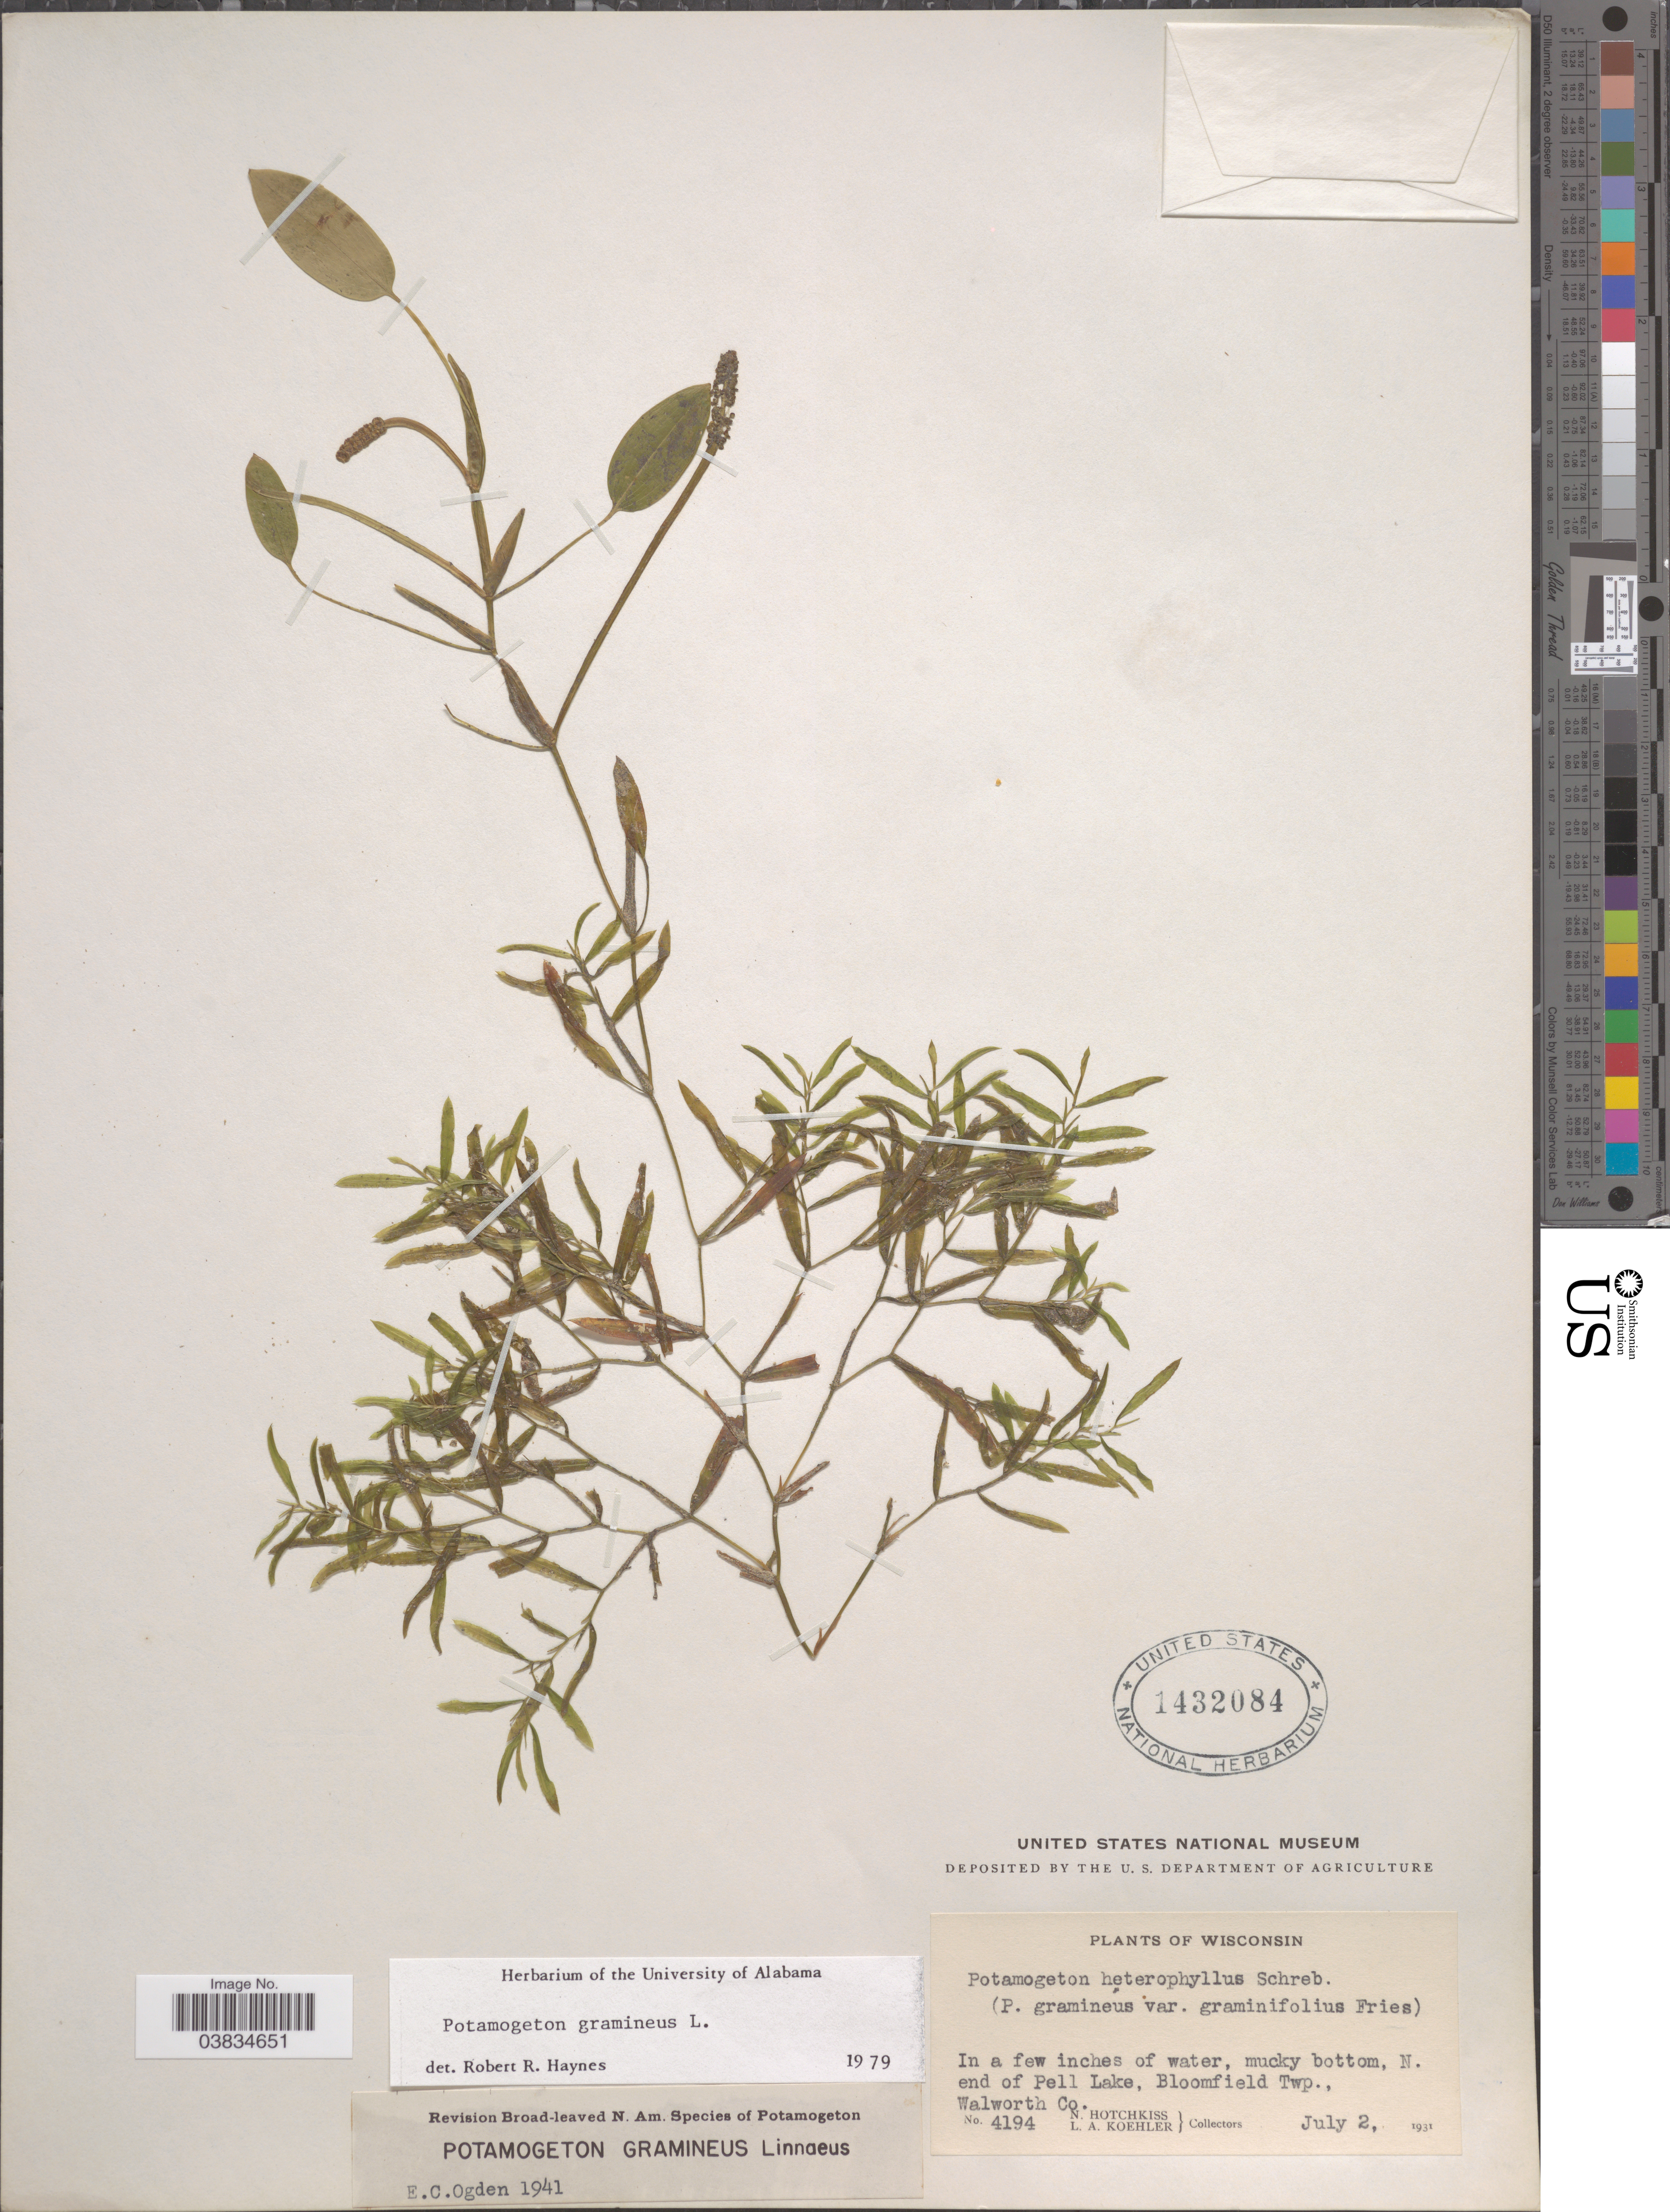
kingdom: Plantae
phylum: Tracheophyta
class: Liliopsida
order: Alismatales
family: Potamogetonaceae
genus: Potamogeton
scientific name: Potamogeton gramineus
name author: L.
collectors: N. Hotchkiss & L. Koehler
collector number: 4194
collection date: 1931-07-02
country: United States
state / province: Wisconsin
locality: N. end of Pell Lake, Bloomfield Twp., Walworth Co.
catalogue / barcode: US 1432084